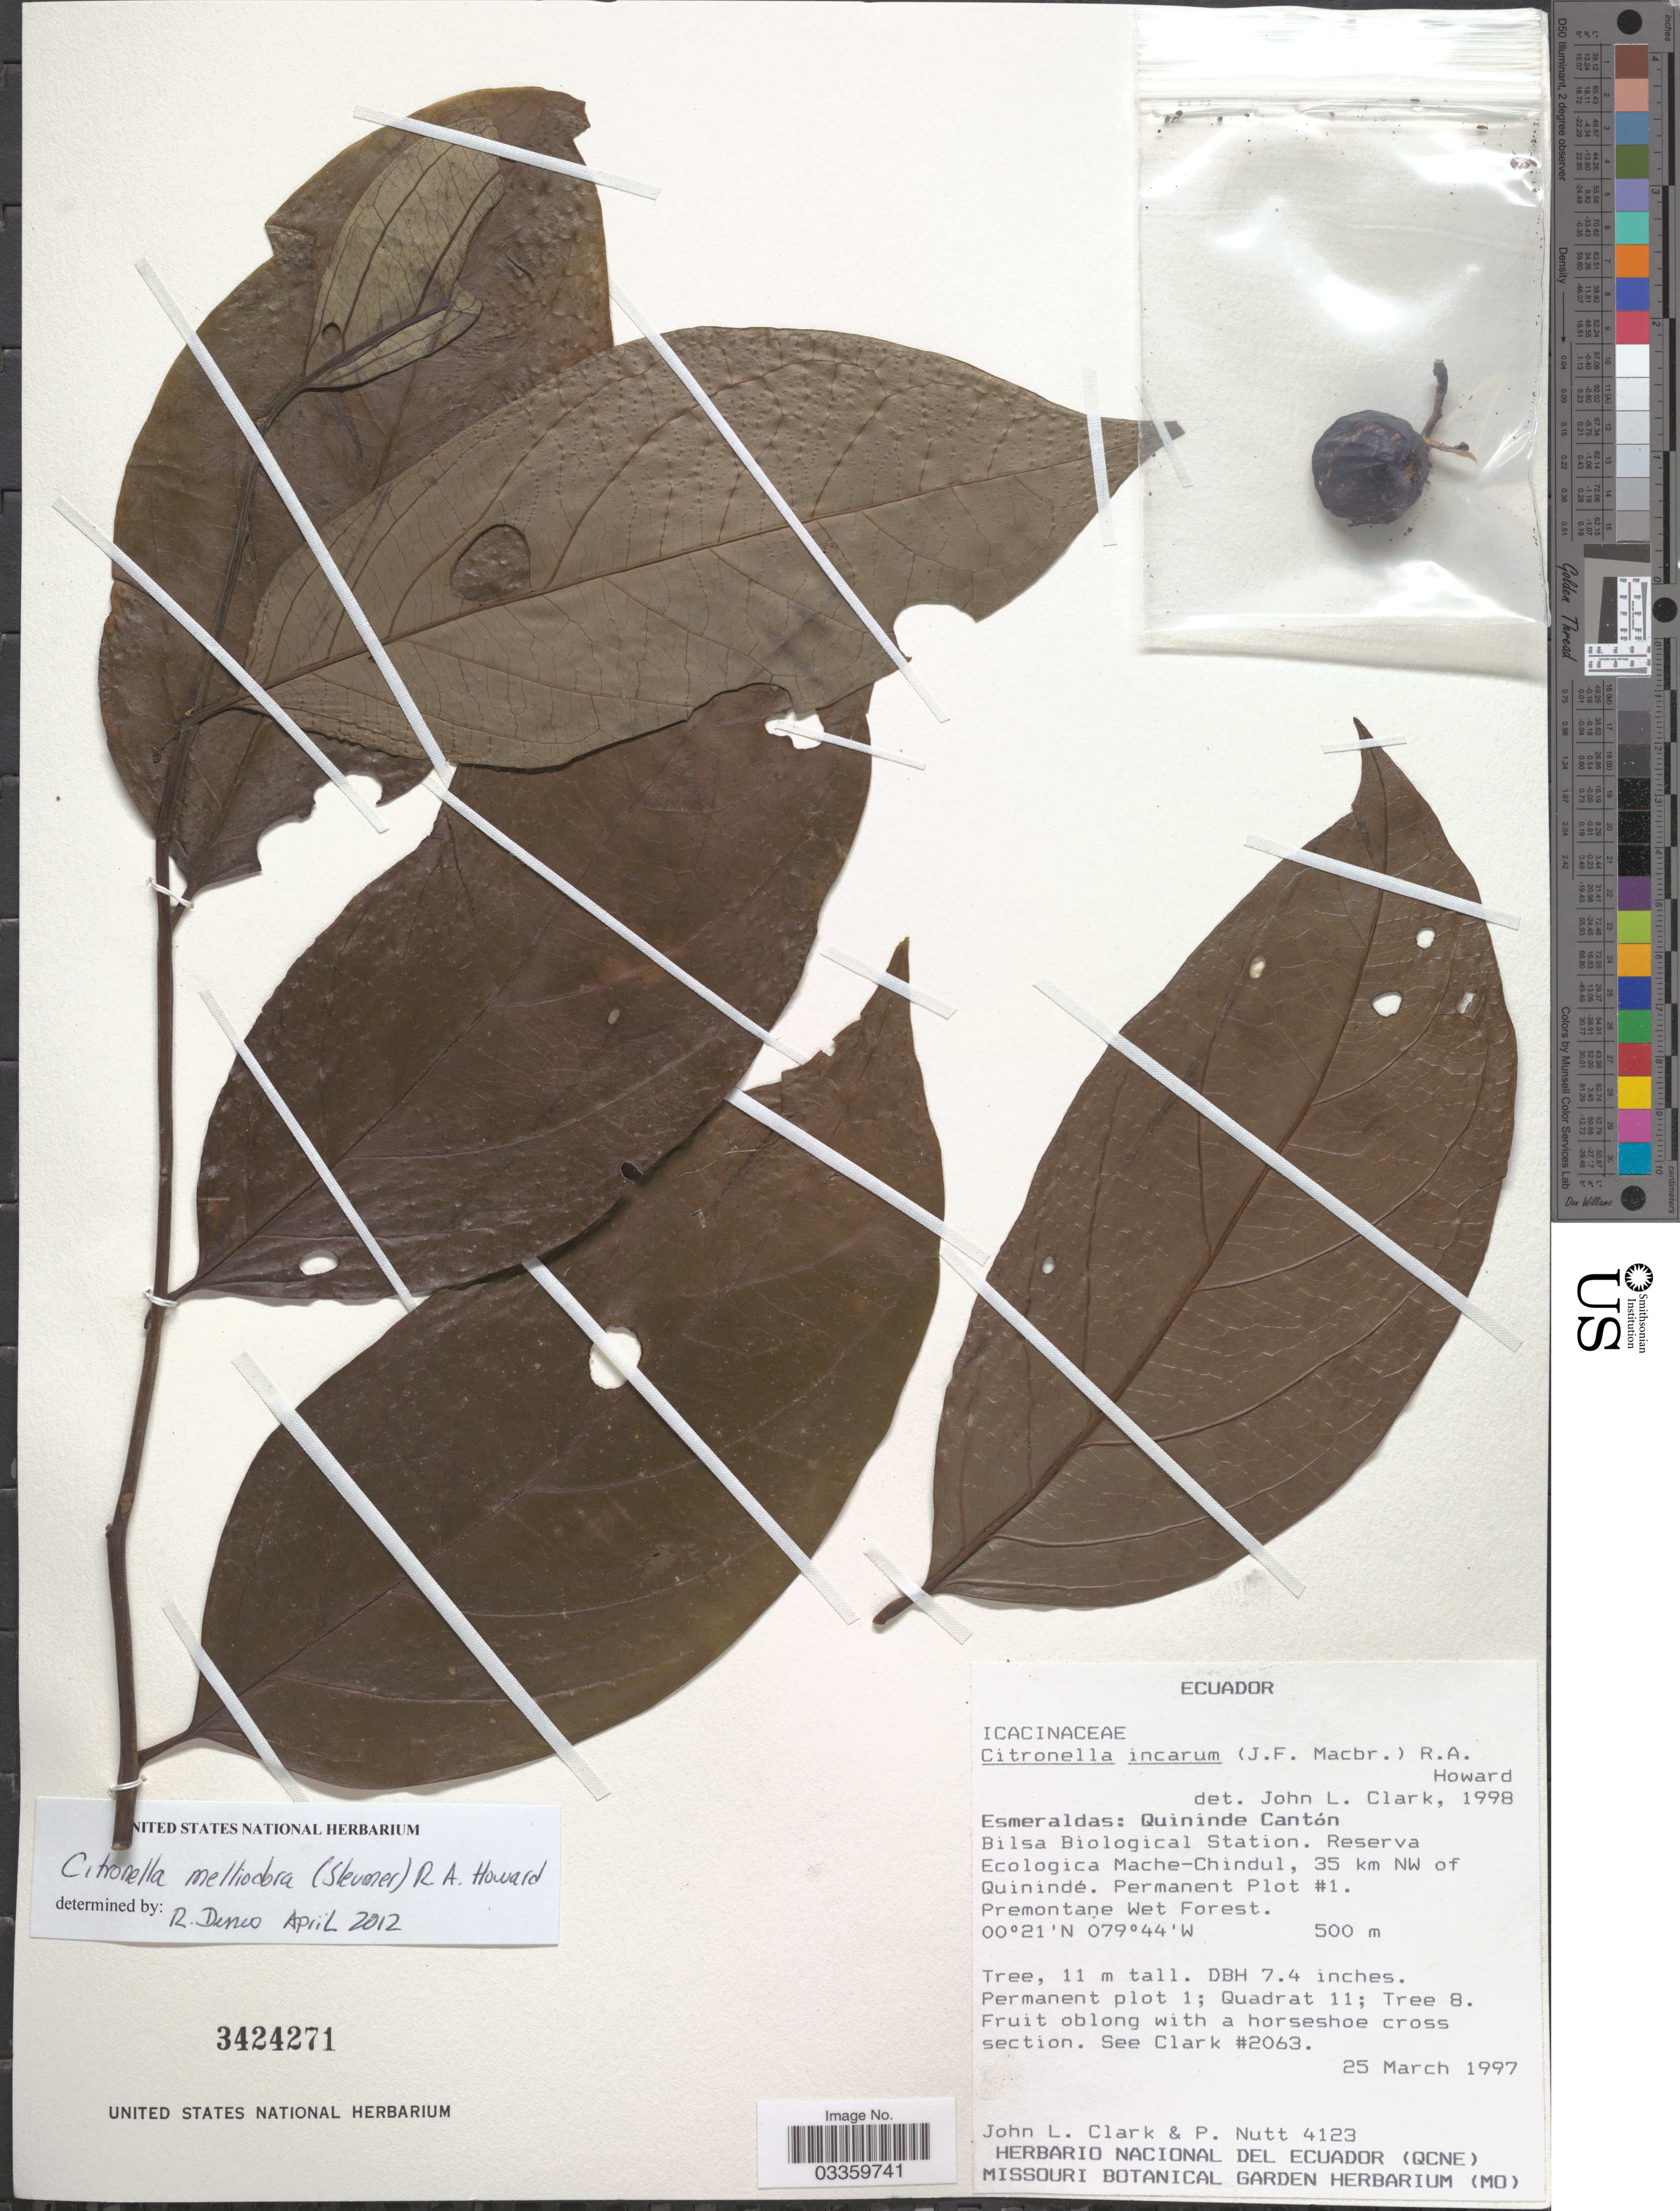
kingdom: Plantae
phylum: Tracheophyta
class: Magnoliopsida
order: Cardiopteridales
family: Cardiopteridaceae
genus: Citronella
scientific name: Citronella melliodora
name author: (Sleumer) R.A. Howard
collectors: J. L. Clark & P. Nutt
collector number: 4123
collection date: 1997-03-25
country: Ecuador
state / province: Esmeraldas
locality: Quininde Cantón, Bilsa Biological Station. Reserva Ecologica Mache-Chindul, 35 km NW of Quinindé. Permanent Plot #1.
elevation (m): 500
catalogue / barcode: US 3424271